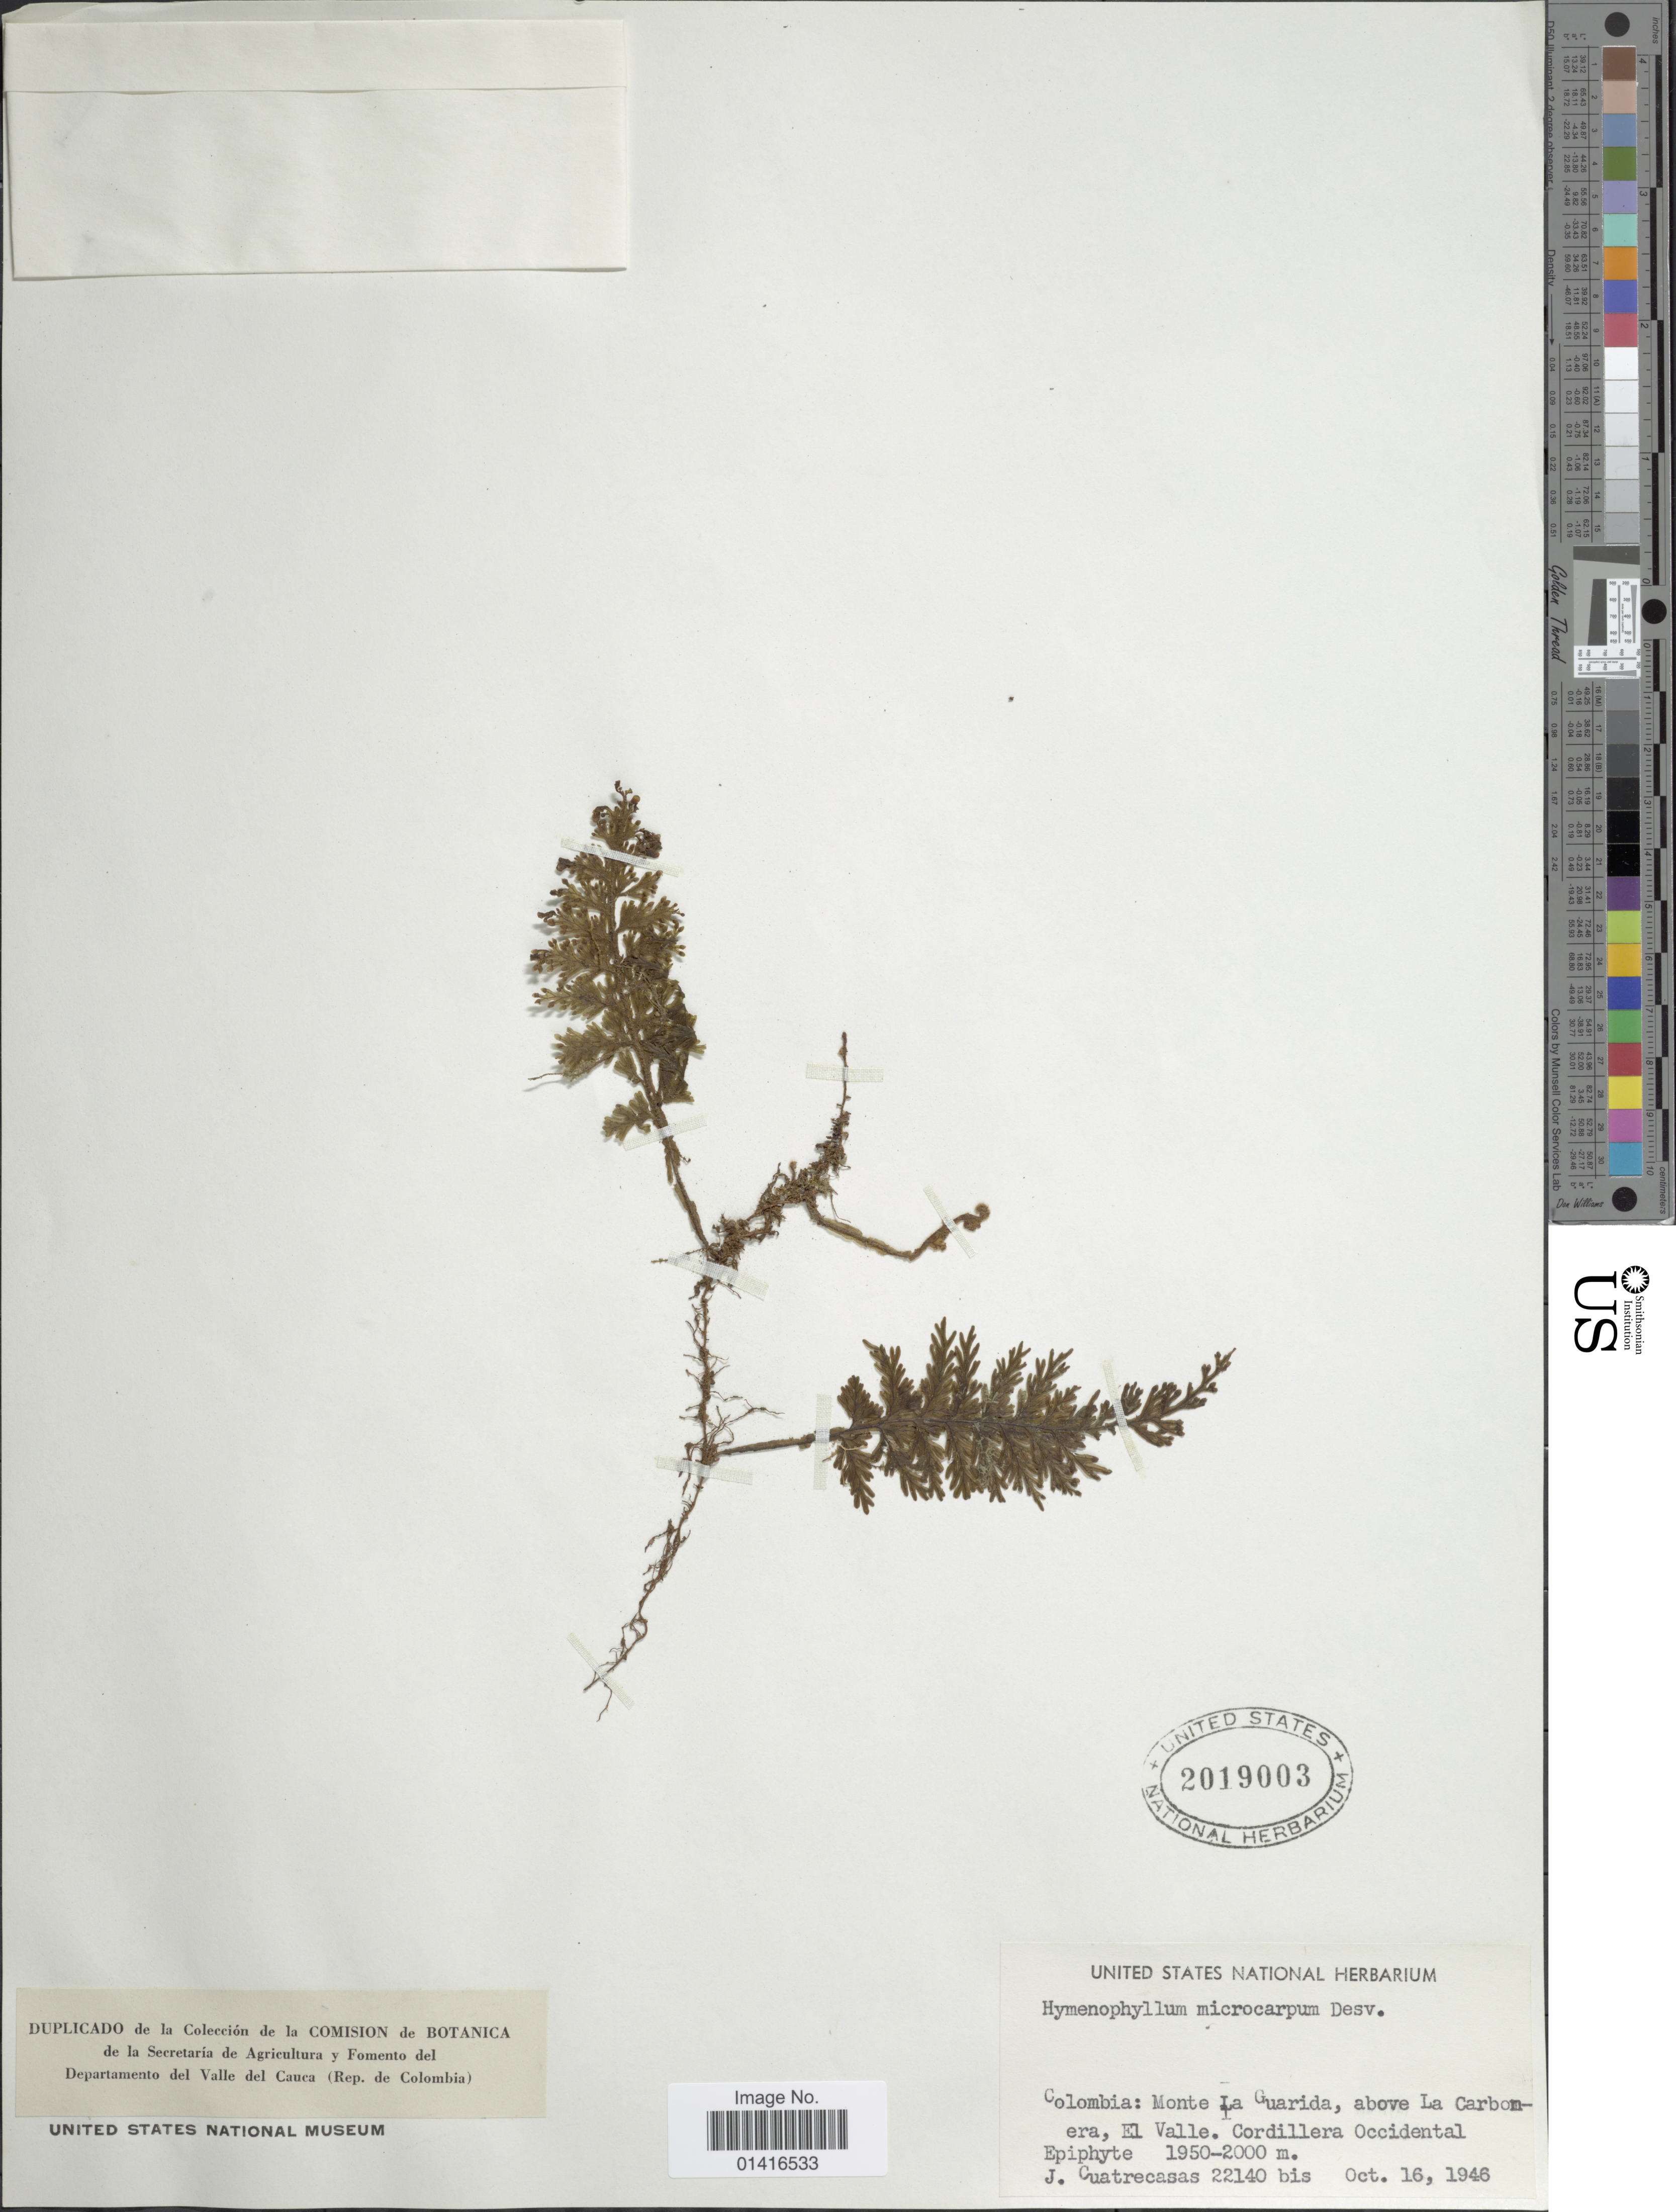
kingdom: Plantae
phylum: Tracheophyta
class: Polypodiopsida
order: Hymenophyllales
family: Hymenophyllaceae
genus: Hymenophyllum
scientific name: Hymenophyllum microcarpum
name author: (Desv.) Lellinger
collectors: J. Cuatrecasas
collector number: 22140bis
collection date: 1946-10-16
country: Colombia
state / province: Valle del Cauca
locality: Monte La Guarida, above La Carbonera, El Valle. Cordillera Occidental.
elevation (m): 1950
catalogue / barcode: US 2019003